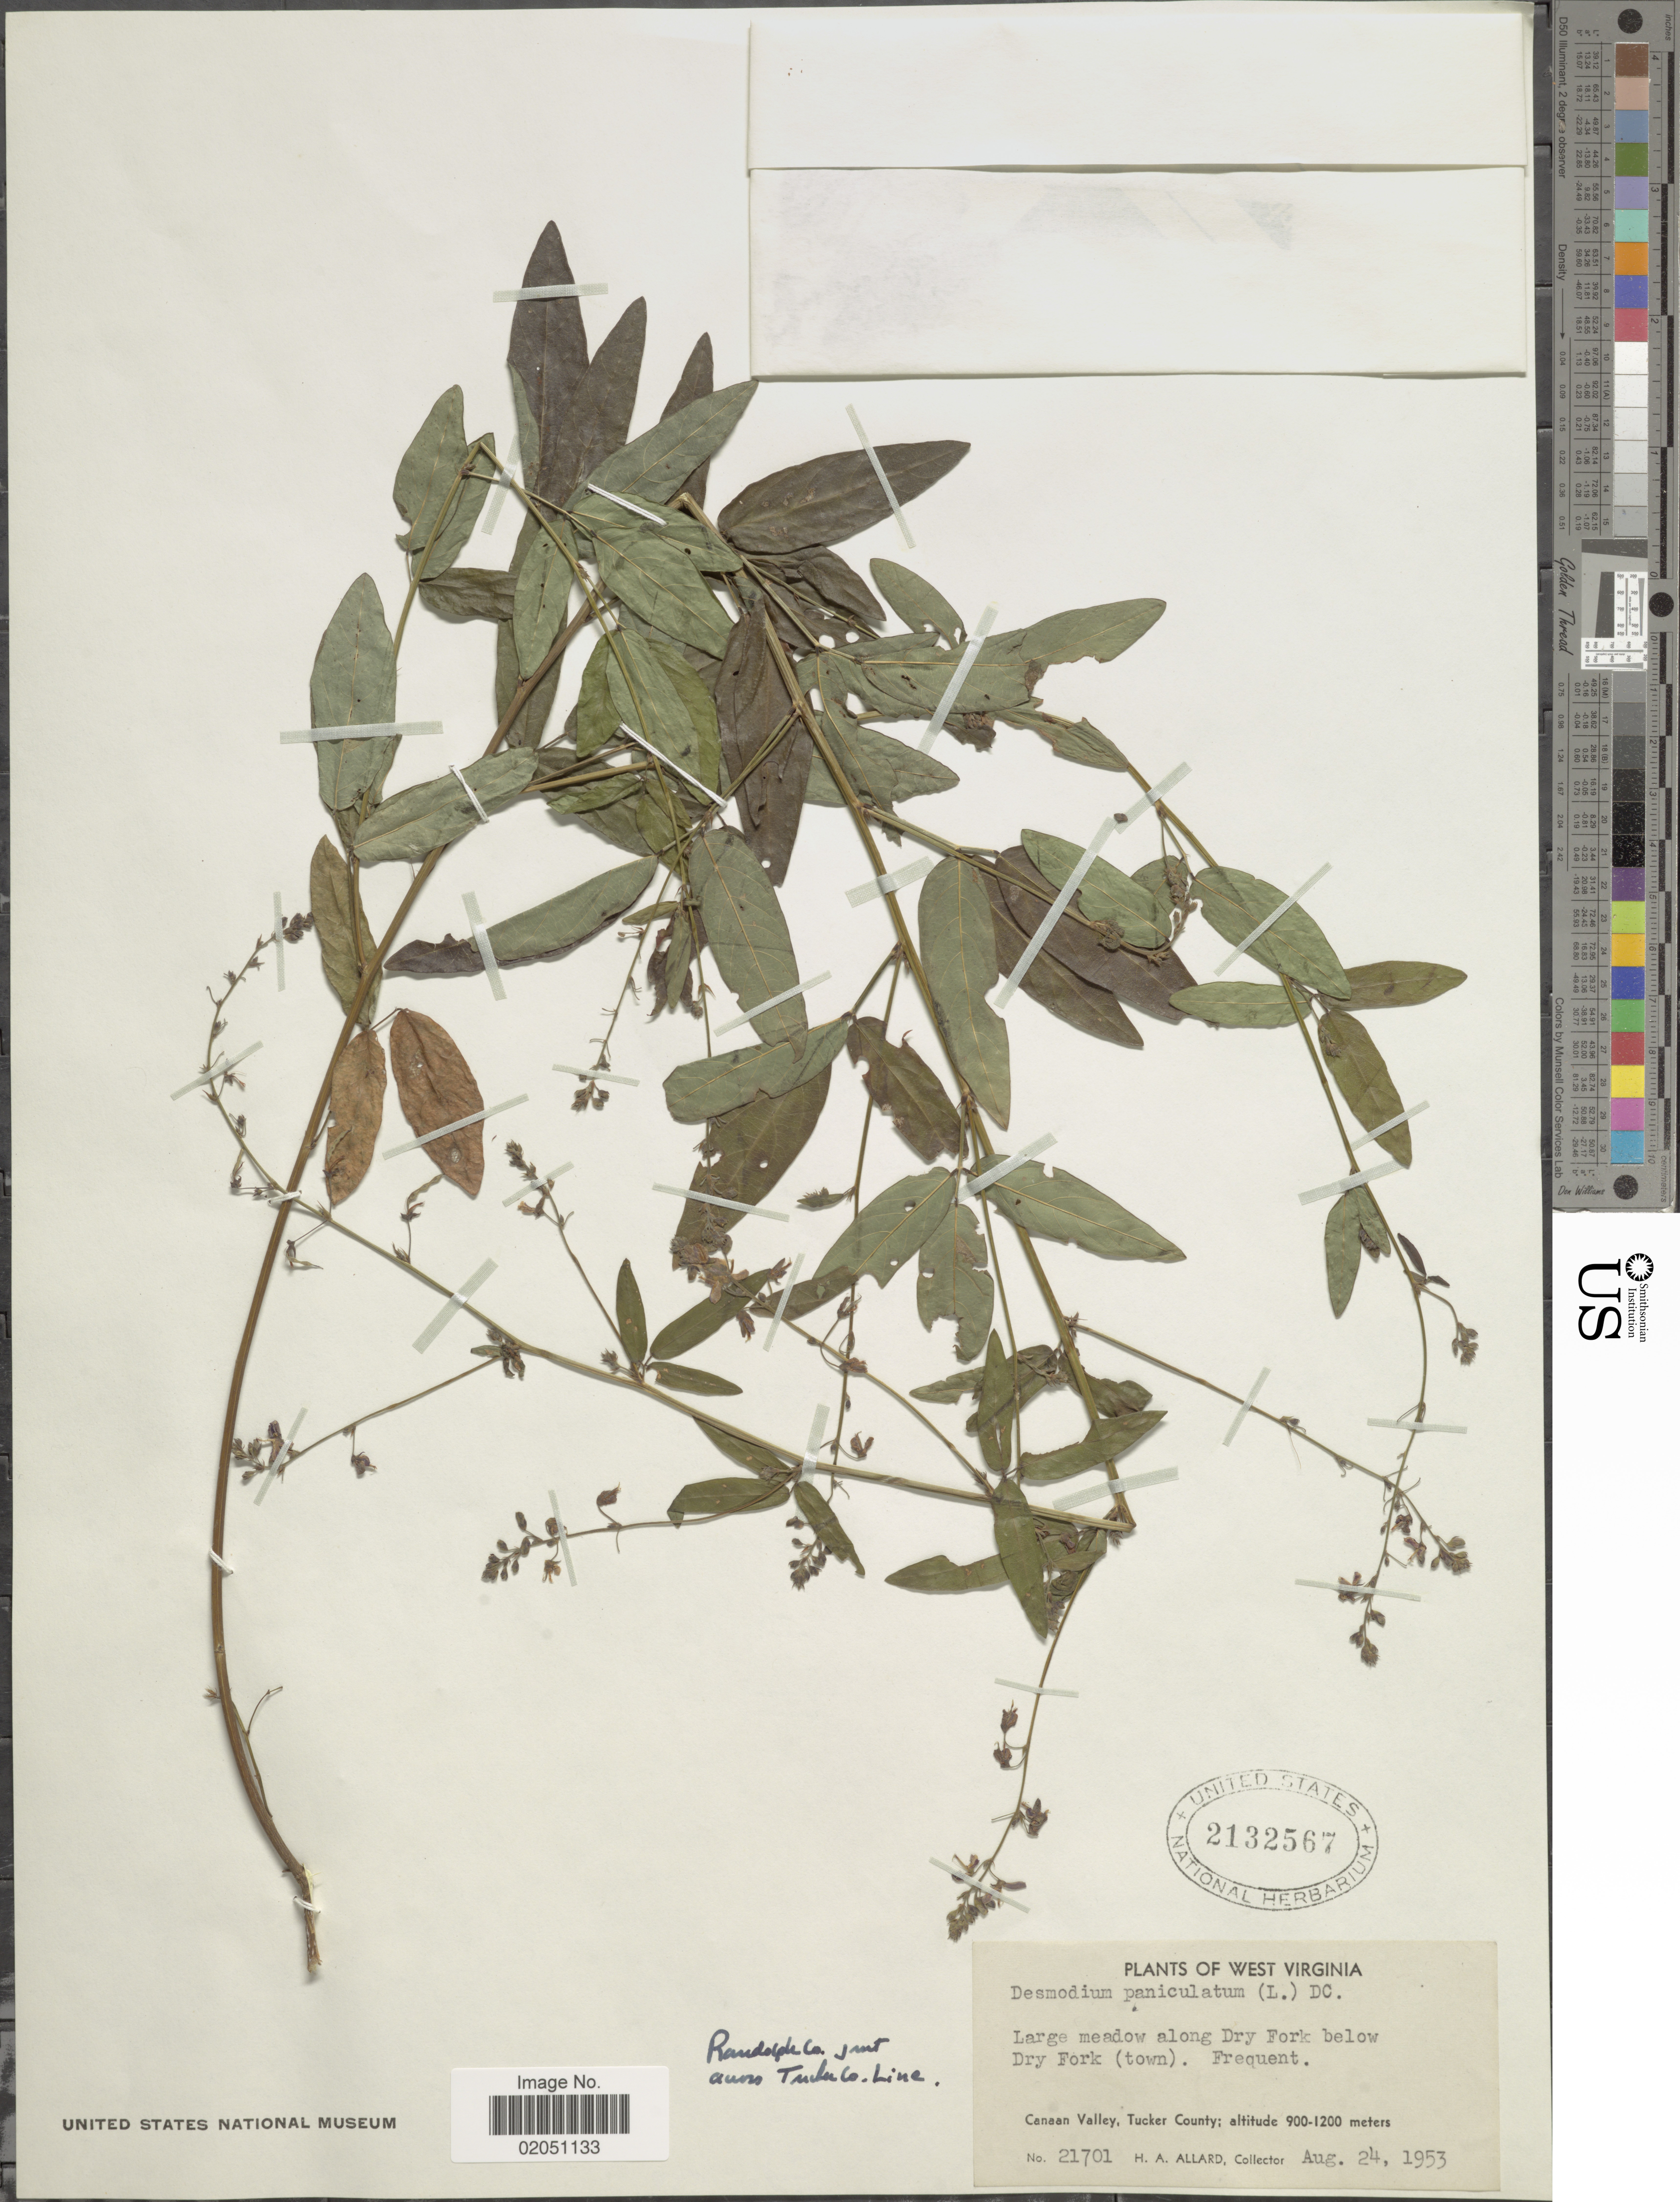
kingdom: Plantae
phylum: Tracheophyta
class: Magnoliopsida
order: Fabales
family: Fabaceae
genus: Desmodium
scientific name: Desmodium paniculatum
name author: (L.) DC.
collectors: H. A. Allard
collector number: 21701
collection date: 1953-08-24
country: United States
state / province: West Virginia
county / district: Tucker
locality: Large meadow along Dry Fork below Dry Fork (town). Frequent. Canaan Valley, Tucker County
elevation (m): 900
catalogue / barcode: US 2132567